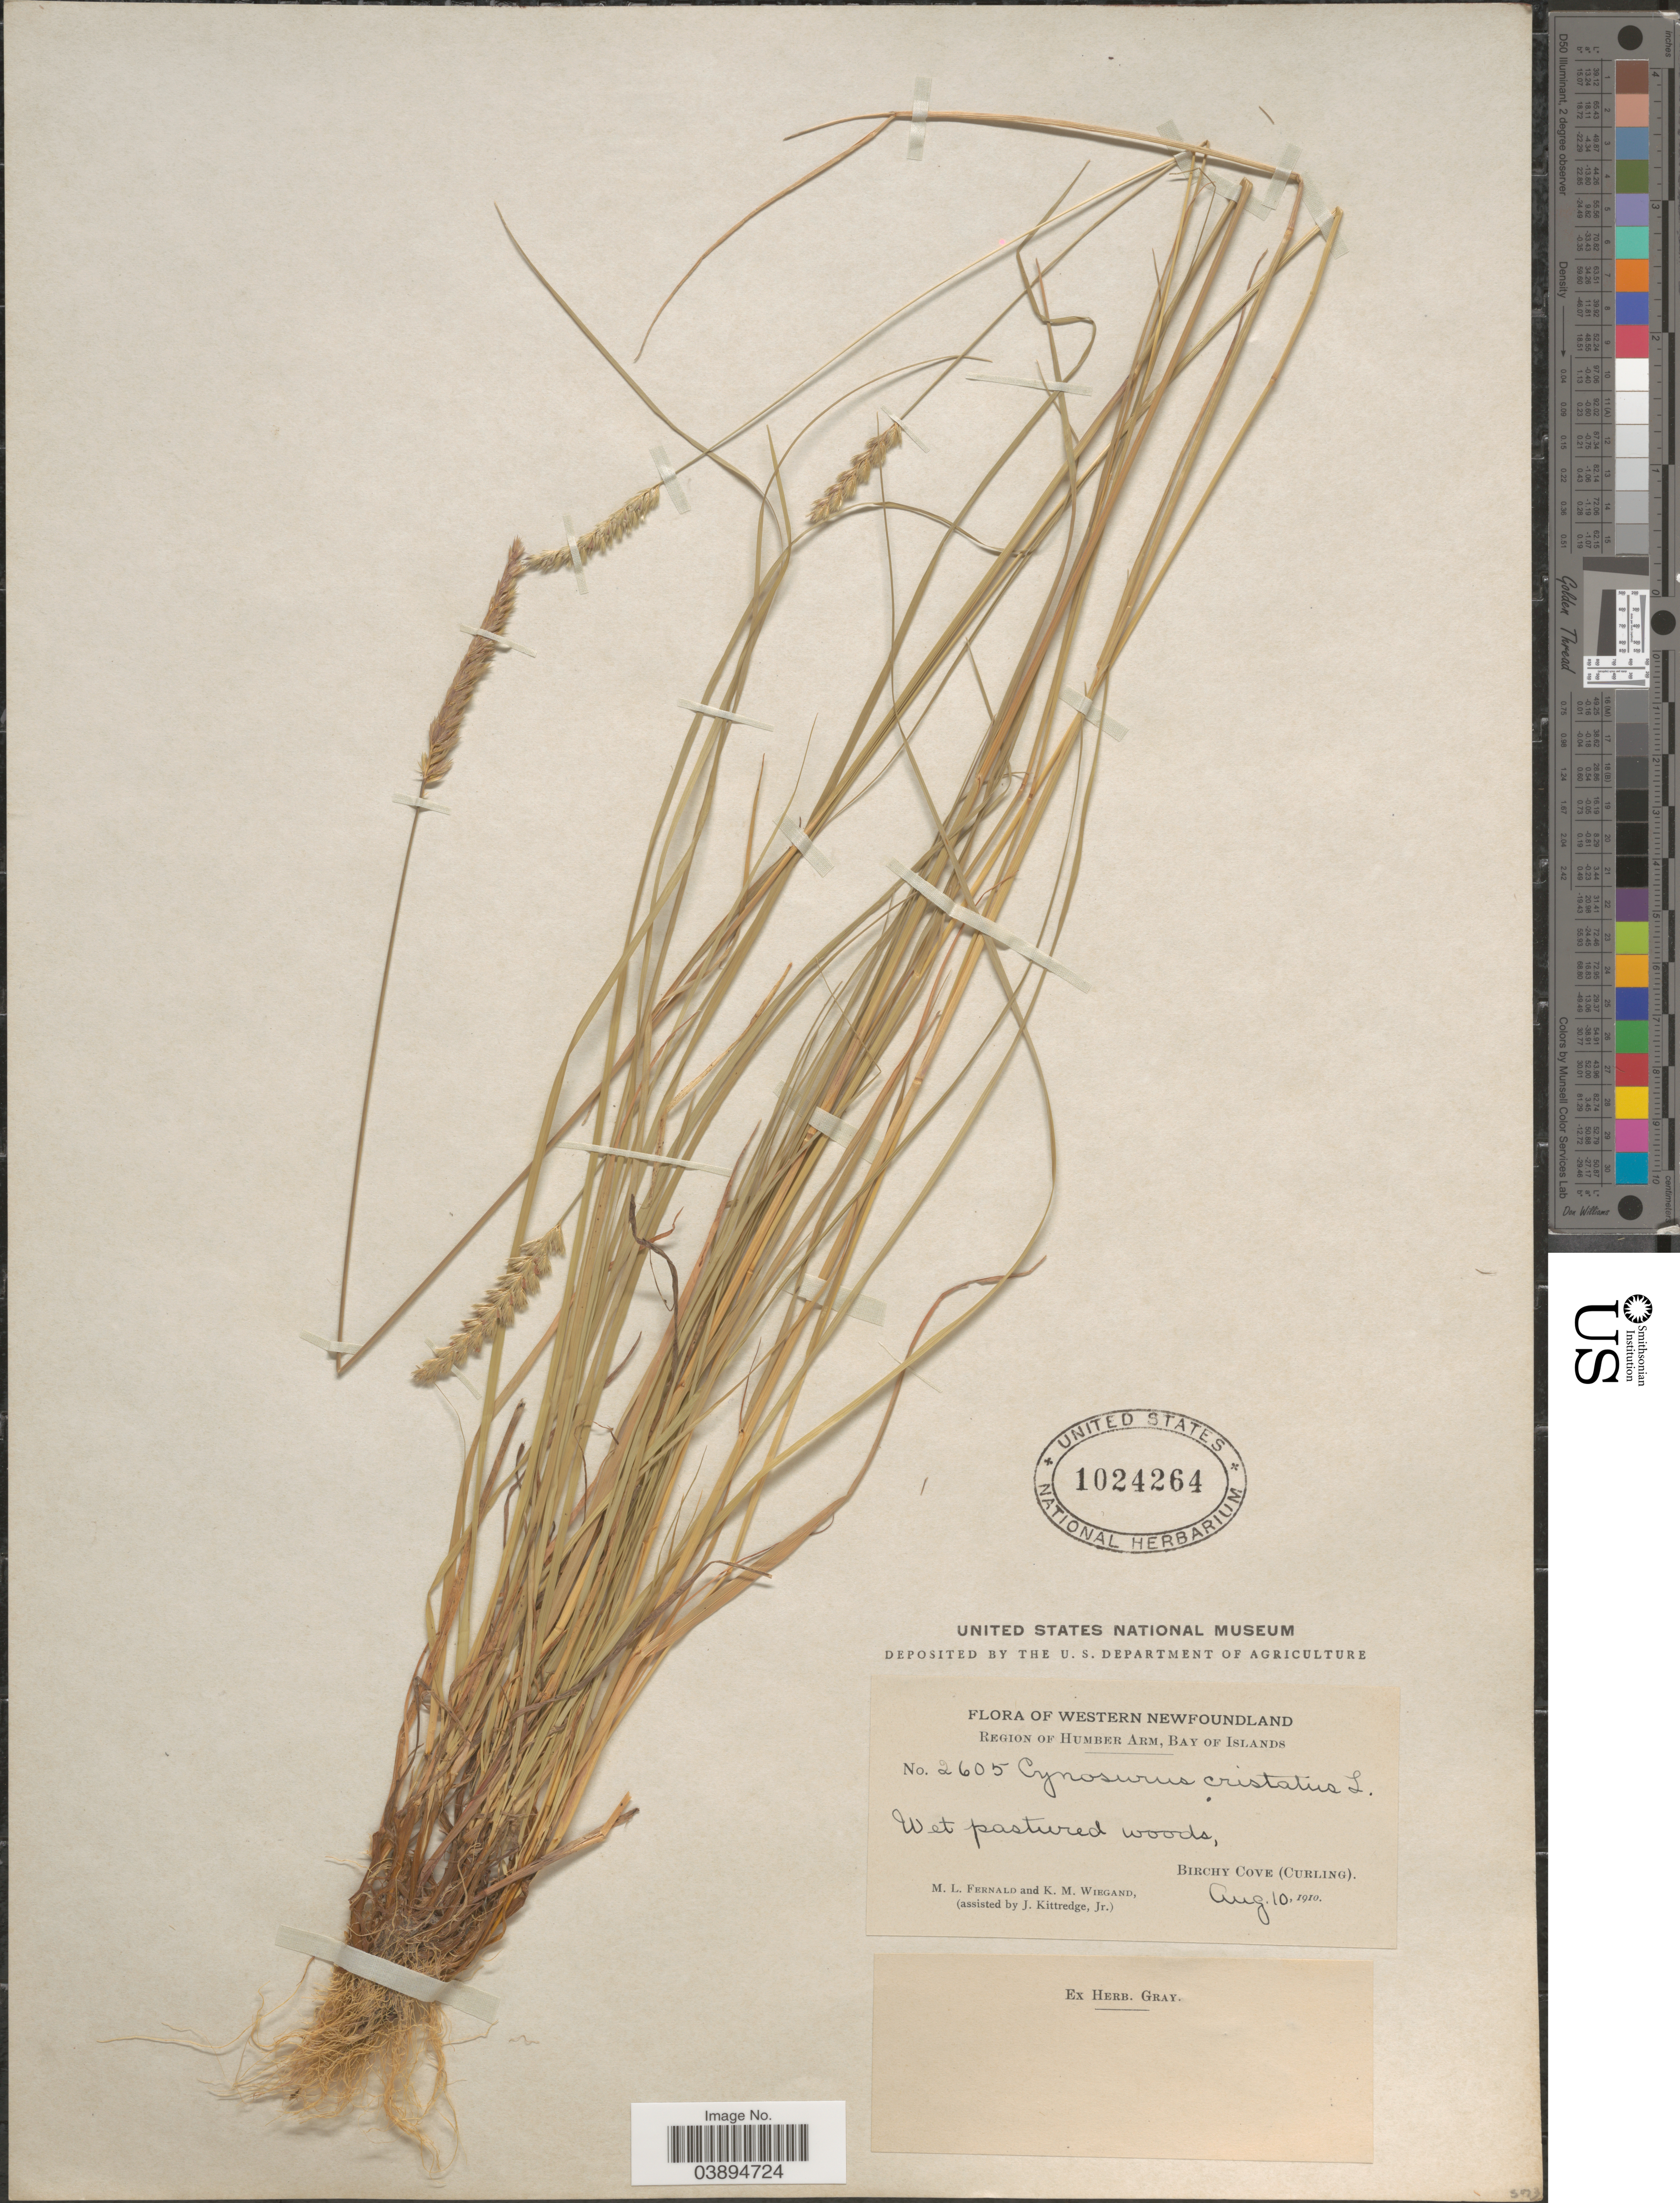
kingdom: Plantae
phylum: Tracheophyta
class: Liliopsida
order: Poales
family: Poaceae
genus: Cynosurus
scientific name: Cynosurus cristatus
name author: L.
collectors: M. L. Fernald, K. M. Wiegand & J. Kittredge Jr.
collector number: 2605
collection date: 1910-08-10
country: Canada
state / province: Newfoundland and Labrador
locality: Western Newfoundland. Region of Humber Arm, Bay of Islands. Birchy Cove (Curling).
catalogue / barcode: US 1024264